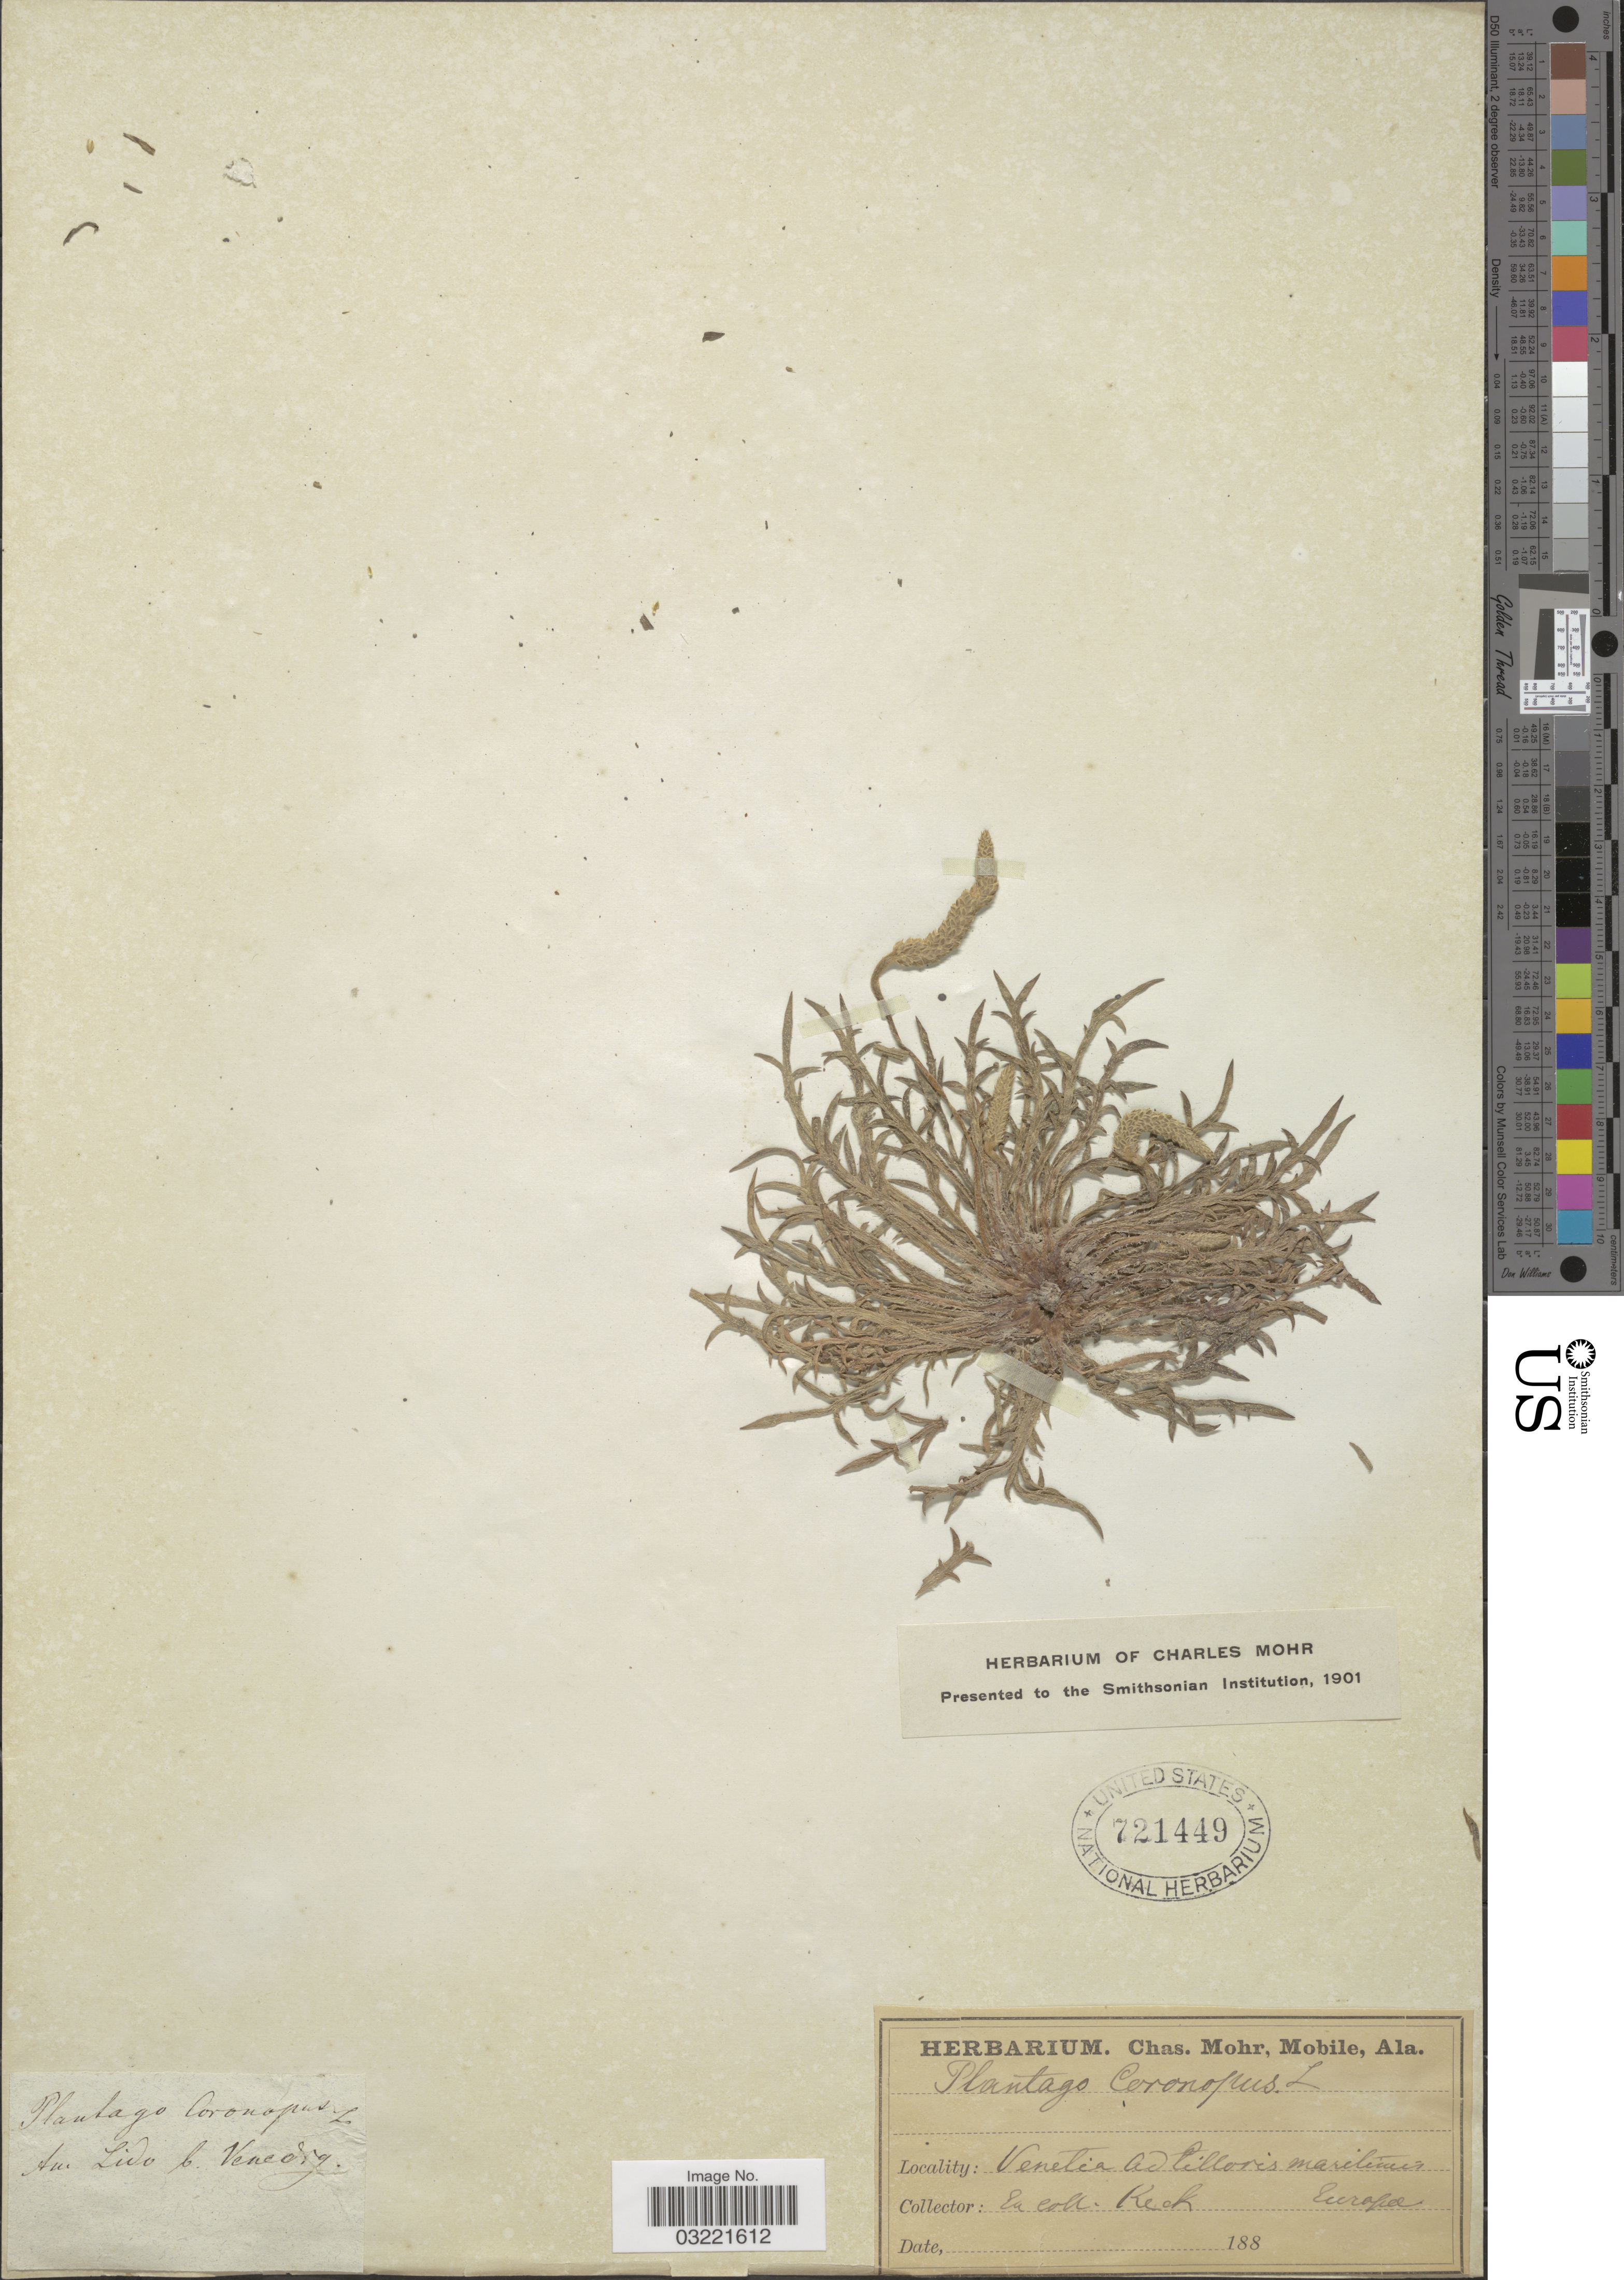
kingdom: Plantae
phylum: Tracheophyta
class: Magnoliopsida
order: Lamiales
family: Plantaginaceae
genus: Plantago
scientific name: Plantago coronopus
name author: L.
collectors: -- Keck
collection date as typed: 188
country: Italy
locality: Venetia ad littoris maritimes. Am Lido [interpreted] b. Venedig.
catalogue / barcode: US 721449